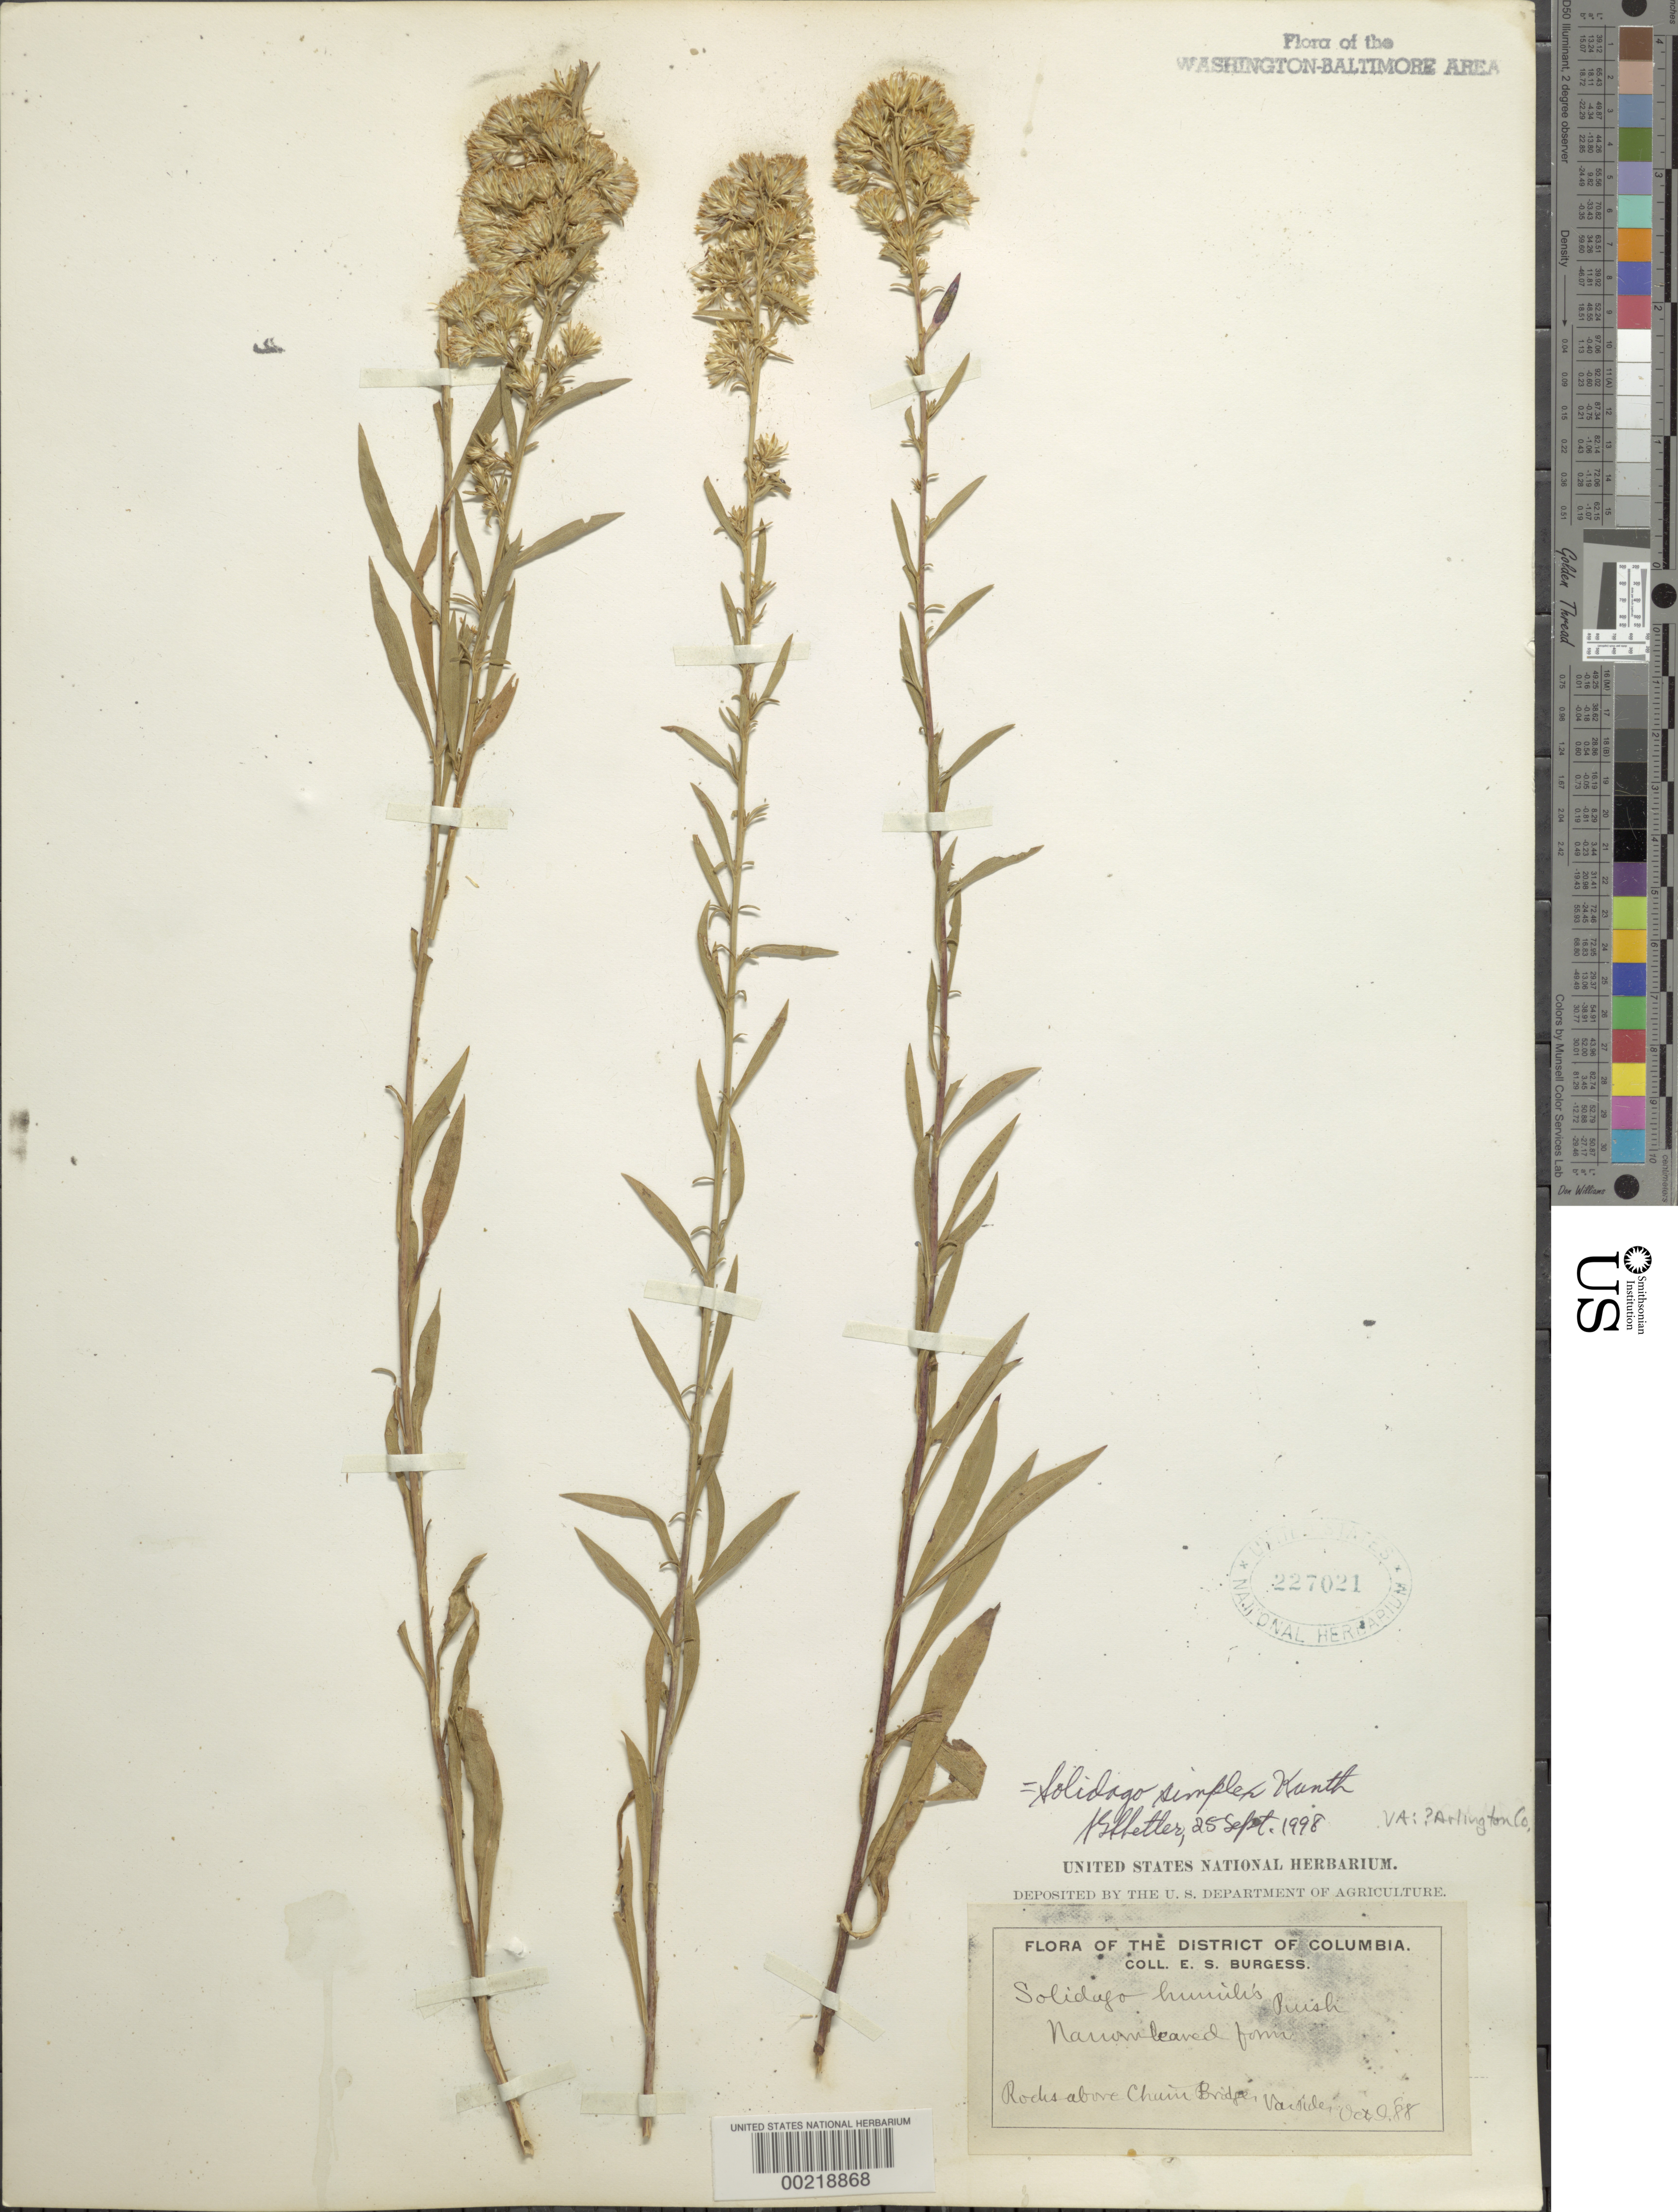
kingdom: Plantae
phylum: Tracheophyta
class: Magnoliopsida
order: Asterales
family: Asteraceae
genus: Solidago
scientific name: Solidago simplex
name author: Kunth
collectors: E. Burgess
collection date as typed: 02 Oct 1888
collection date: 1888-10-02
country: United States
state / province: Virginia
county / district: Arlington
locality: Above Chain Bridge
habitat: Rocks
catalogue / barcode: US 227021